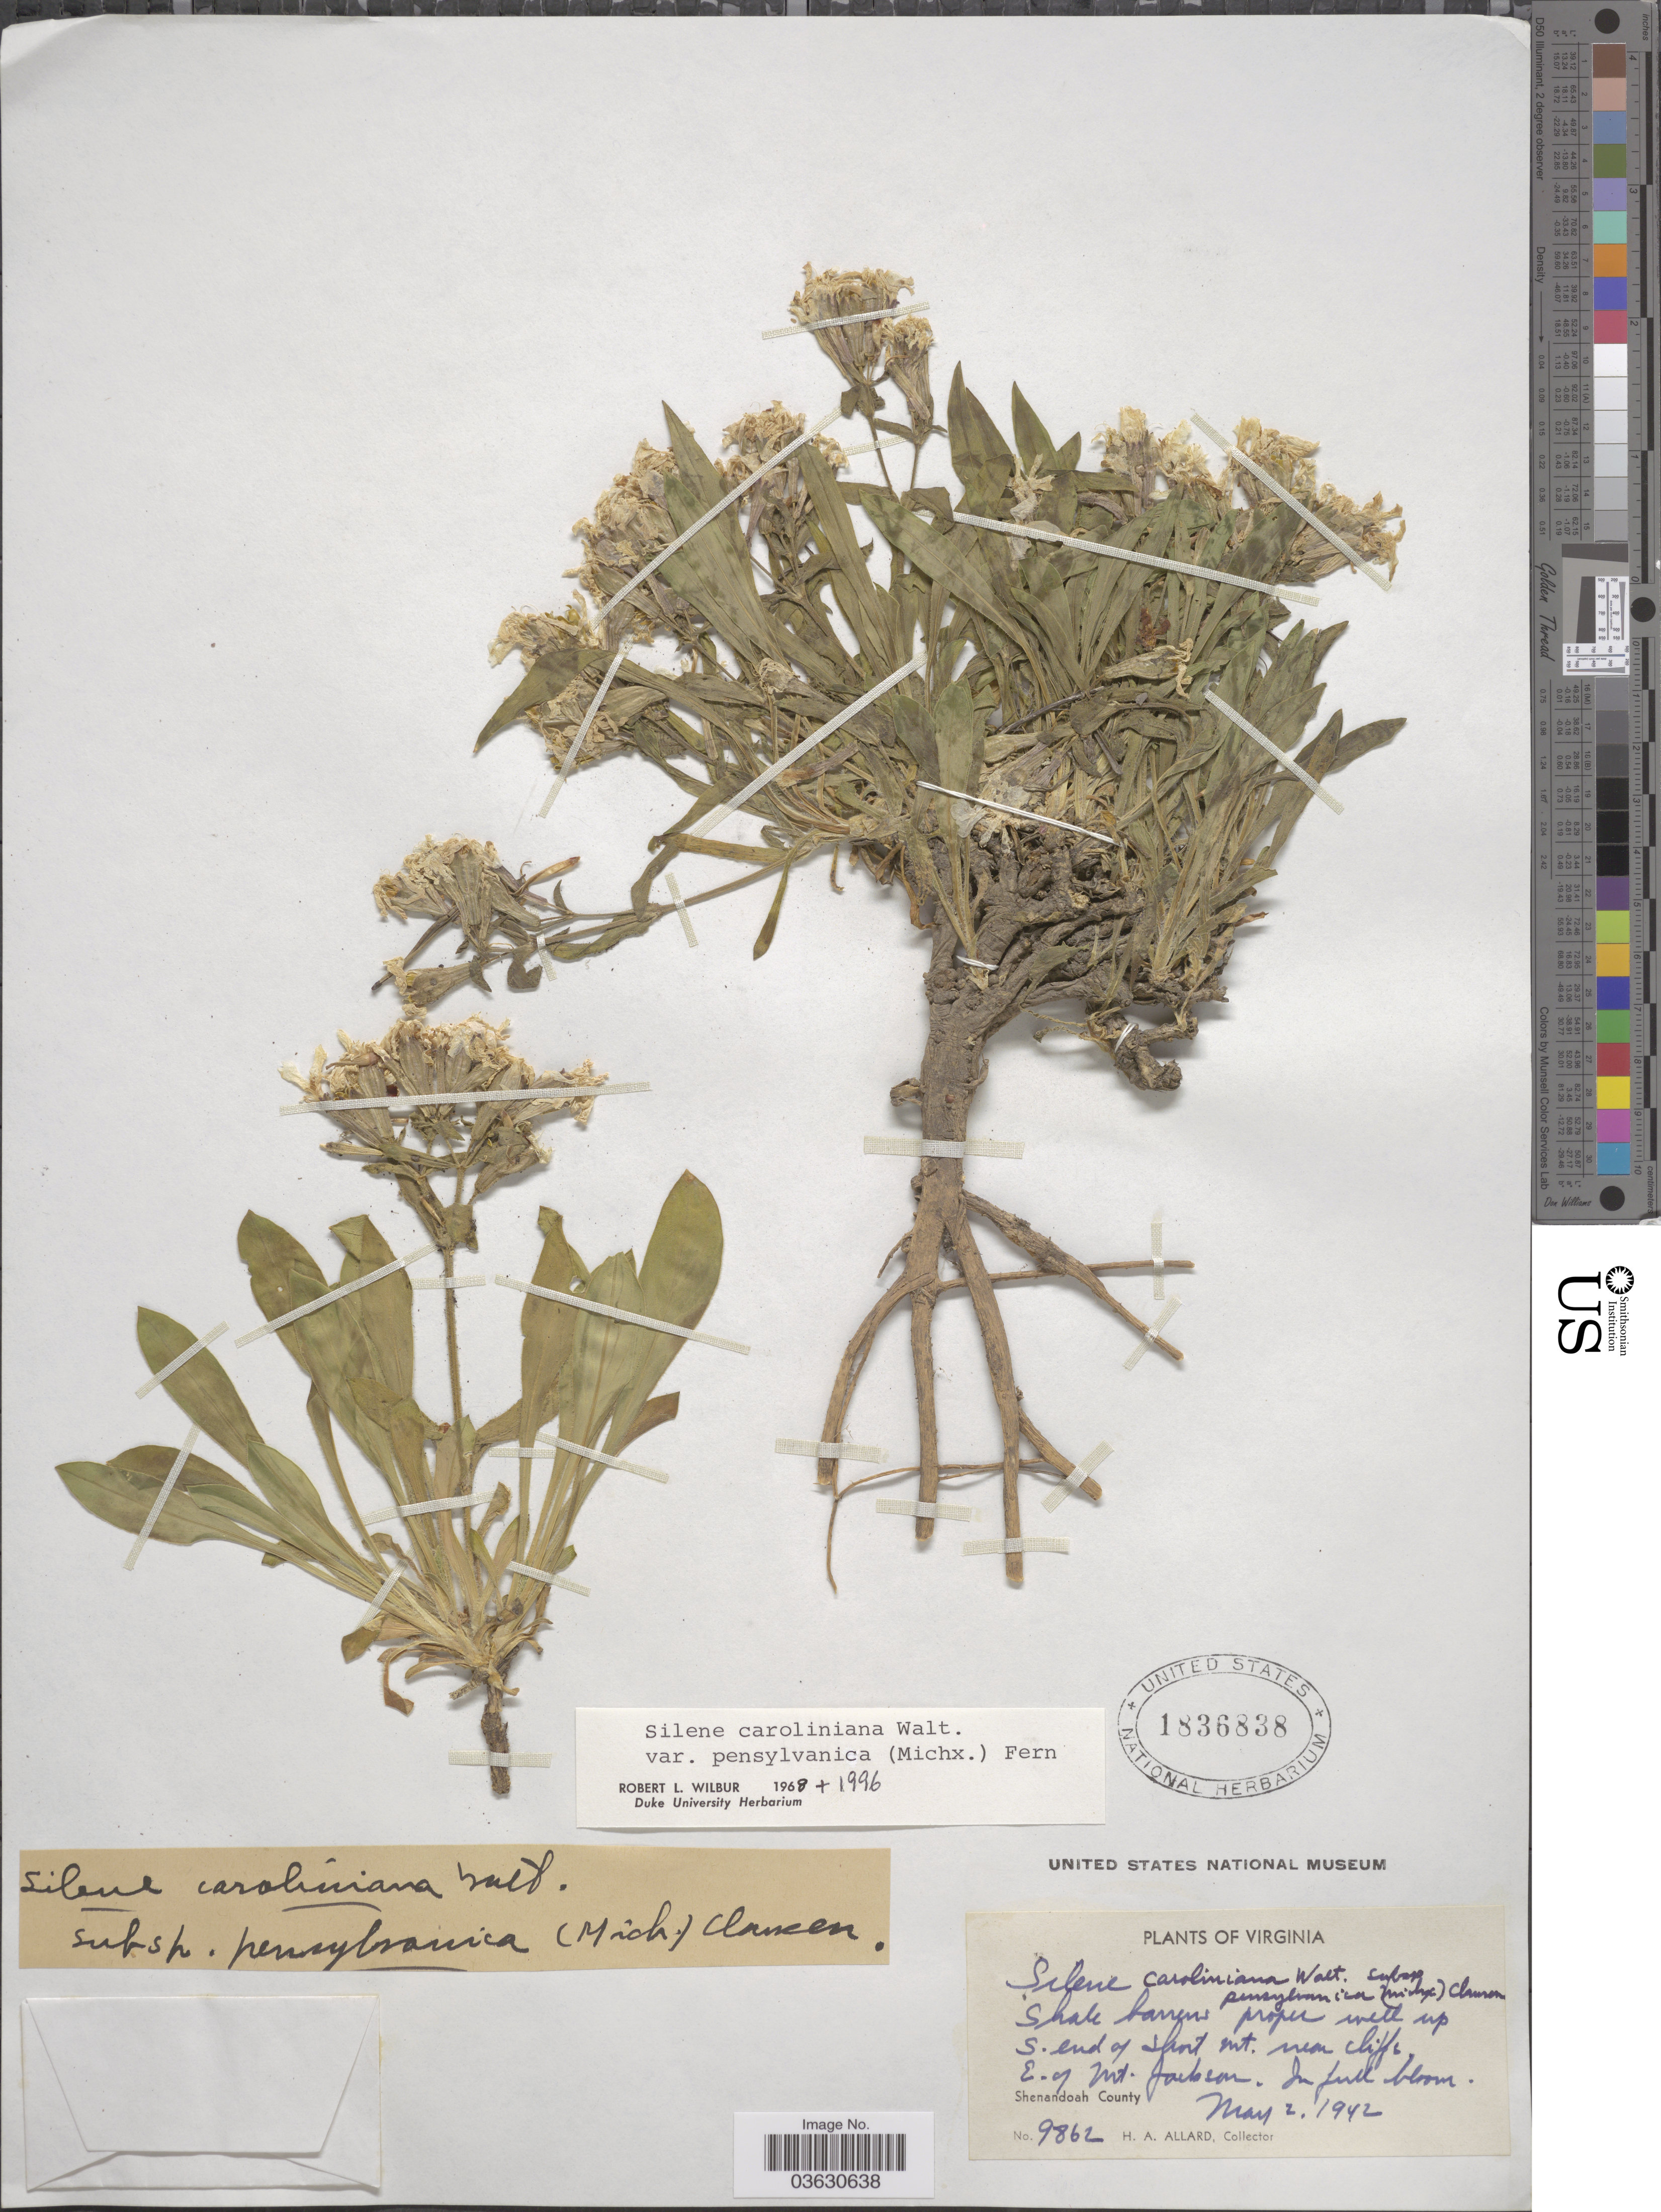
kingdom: Plantae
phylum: Tracheophyta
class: Magnoliopsida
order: Caryophyllales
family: Caryophyllaceae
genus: Silene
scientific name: Silene caroliniana var. pensylvanica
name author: (Michx.) Fernald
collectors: H. A. Allard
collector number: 9862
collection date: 1942-05-02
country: United States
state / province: Virginia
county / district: Shenandoah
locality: S. end of Sport mt. near cliffs. E. of Mt. Jacobson. Shenandoah County.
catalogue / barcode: US 1836838